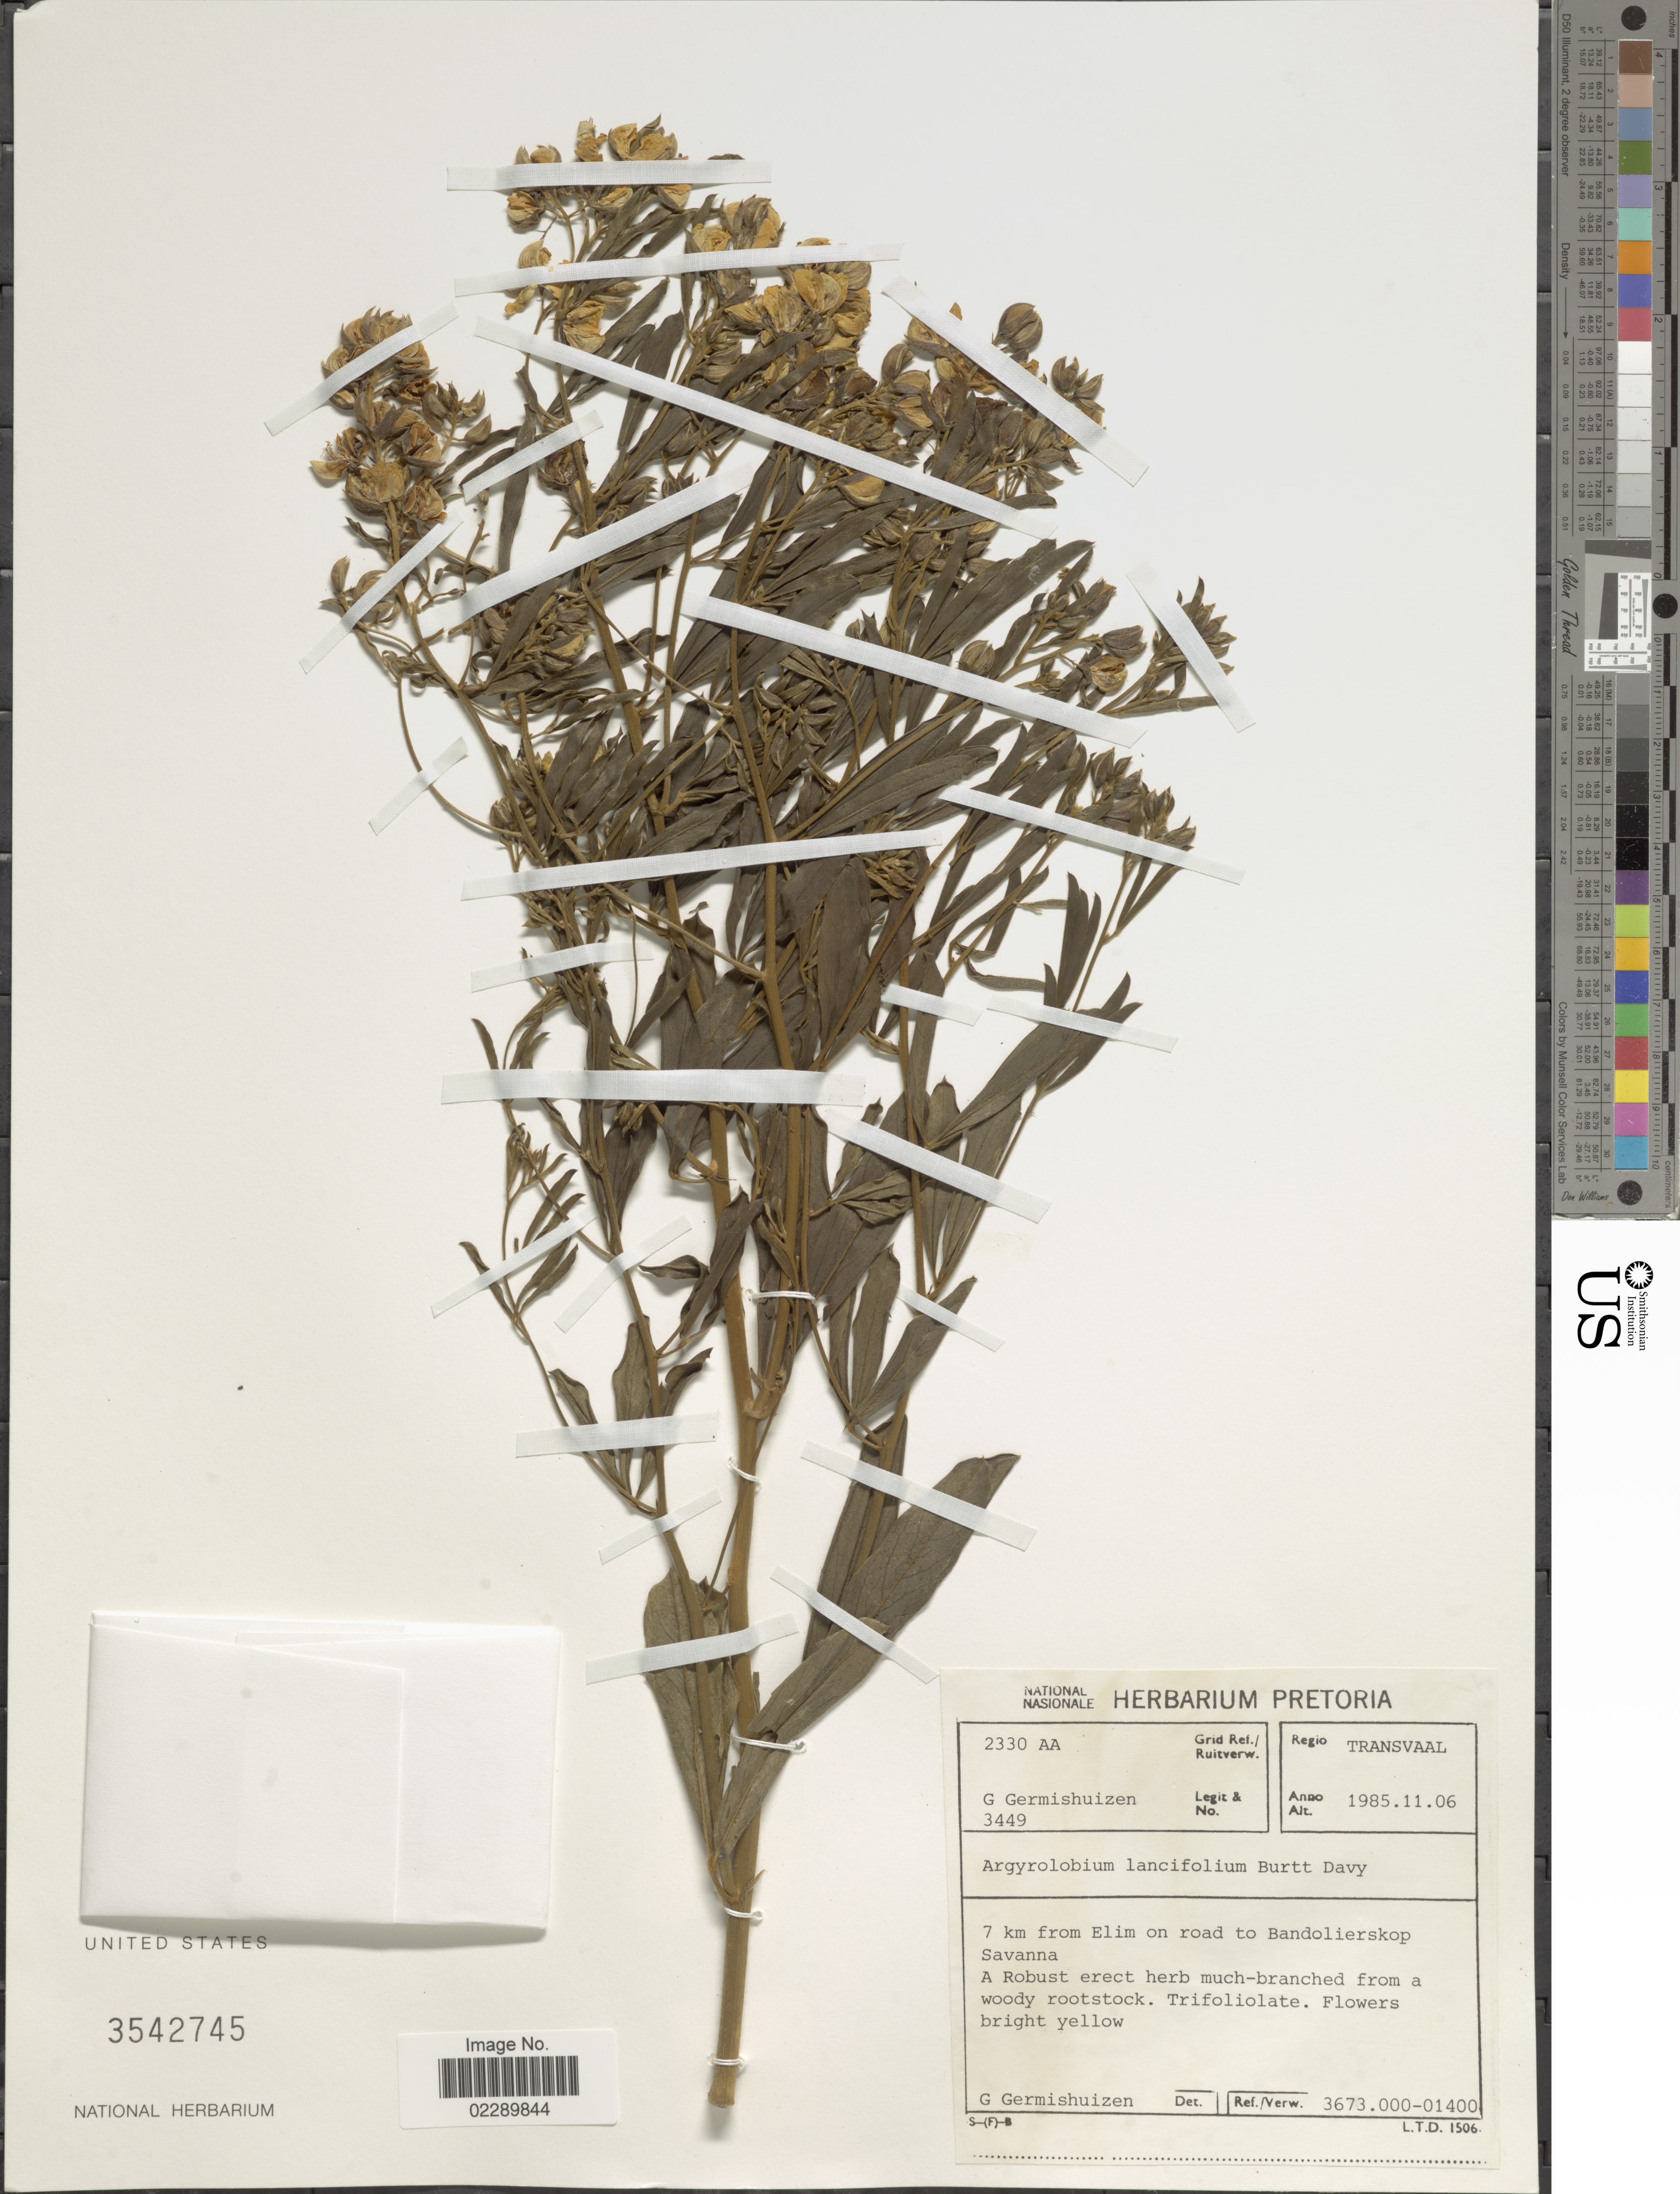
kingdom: Plantae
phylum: Tracheophyta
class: Magnoliopsida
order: Fabales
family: Fabaceae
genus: Argyrolobium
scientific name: Argyrolobium lancifolium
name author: Burtt Davy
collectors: G. Germishuizen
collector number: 3449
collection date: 1985-11-06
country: South Africa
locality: Transvaal. 7 km from Elim on road to Bandolierskop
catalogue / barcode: US 3542745